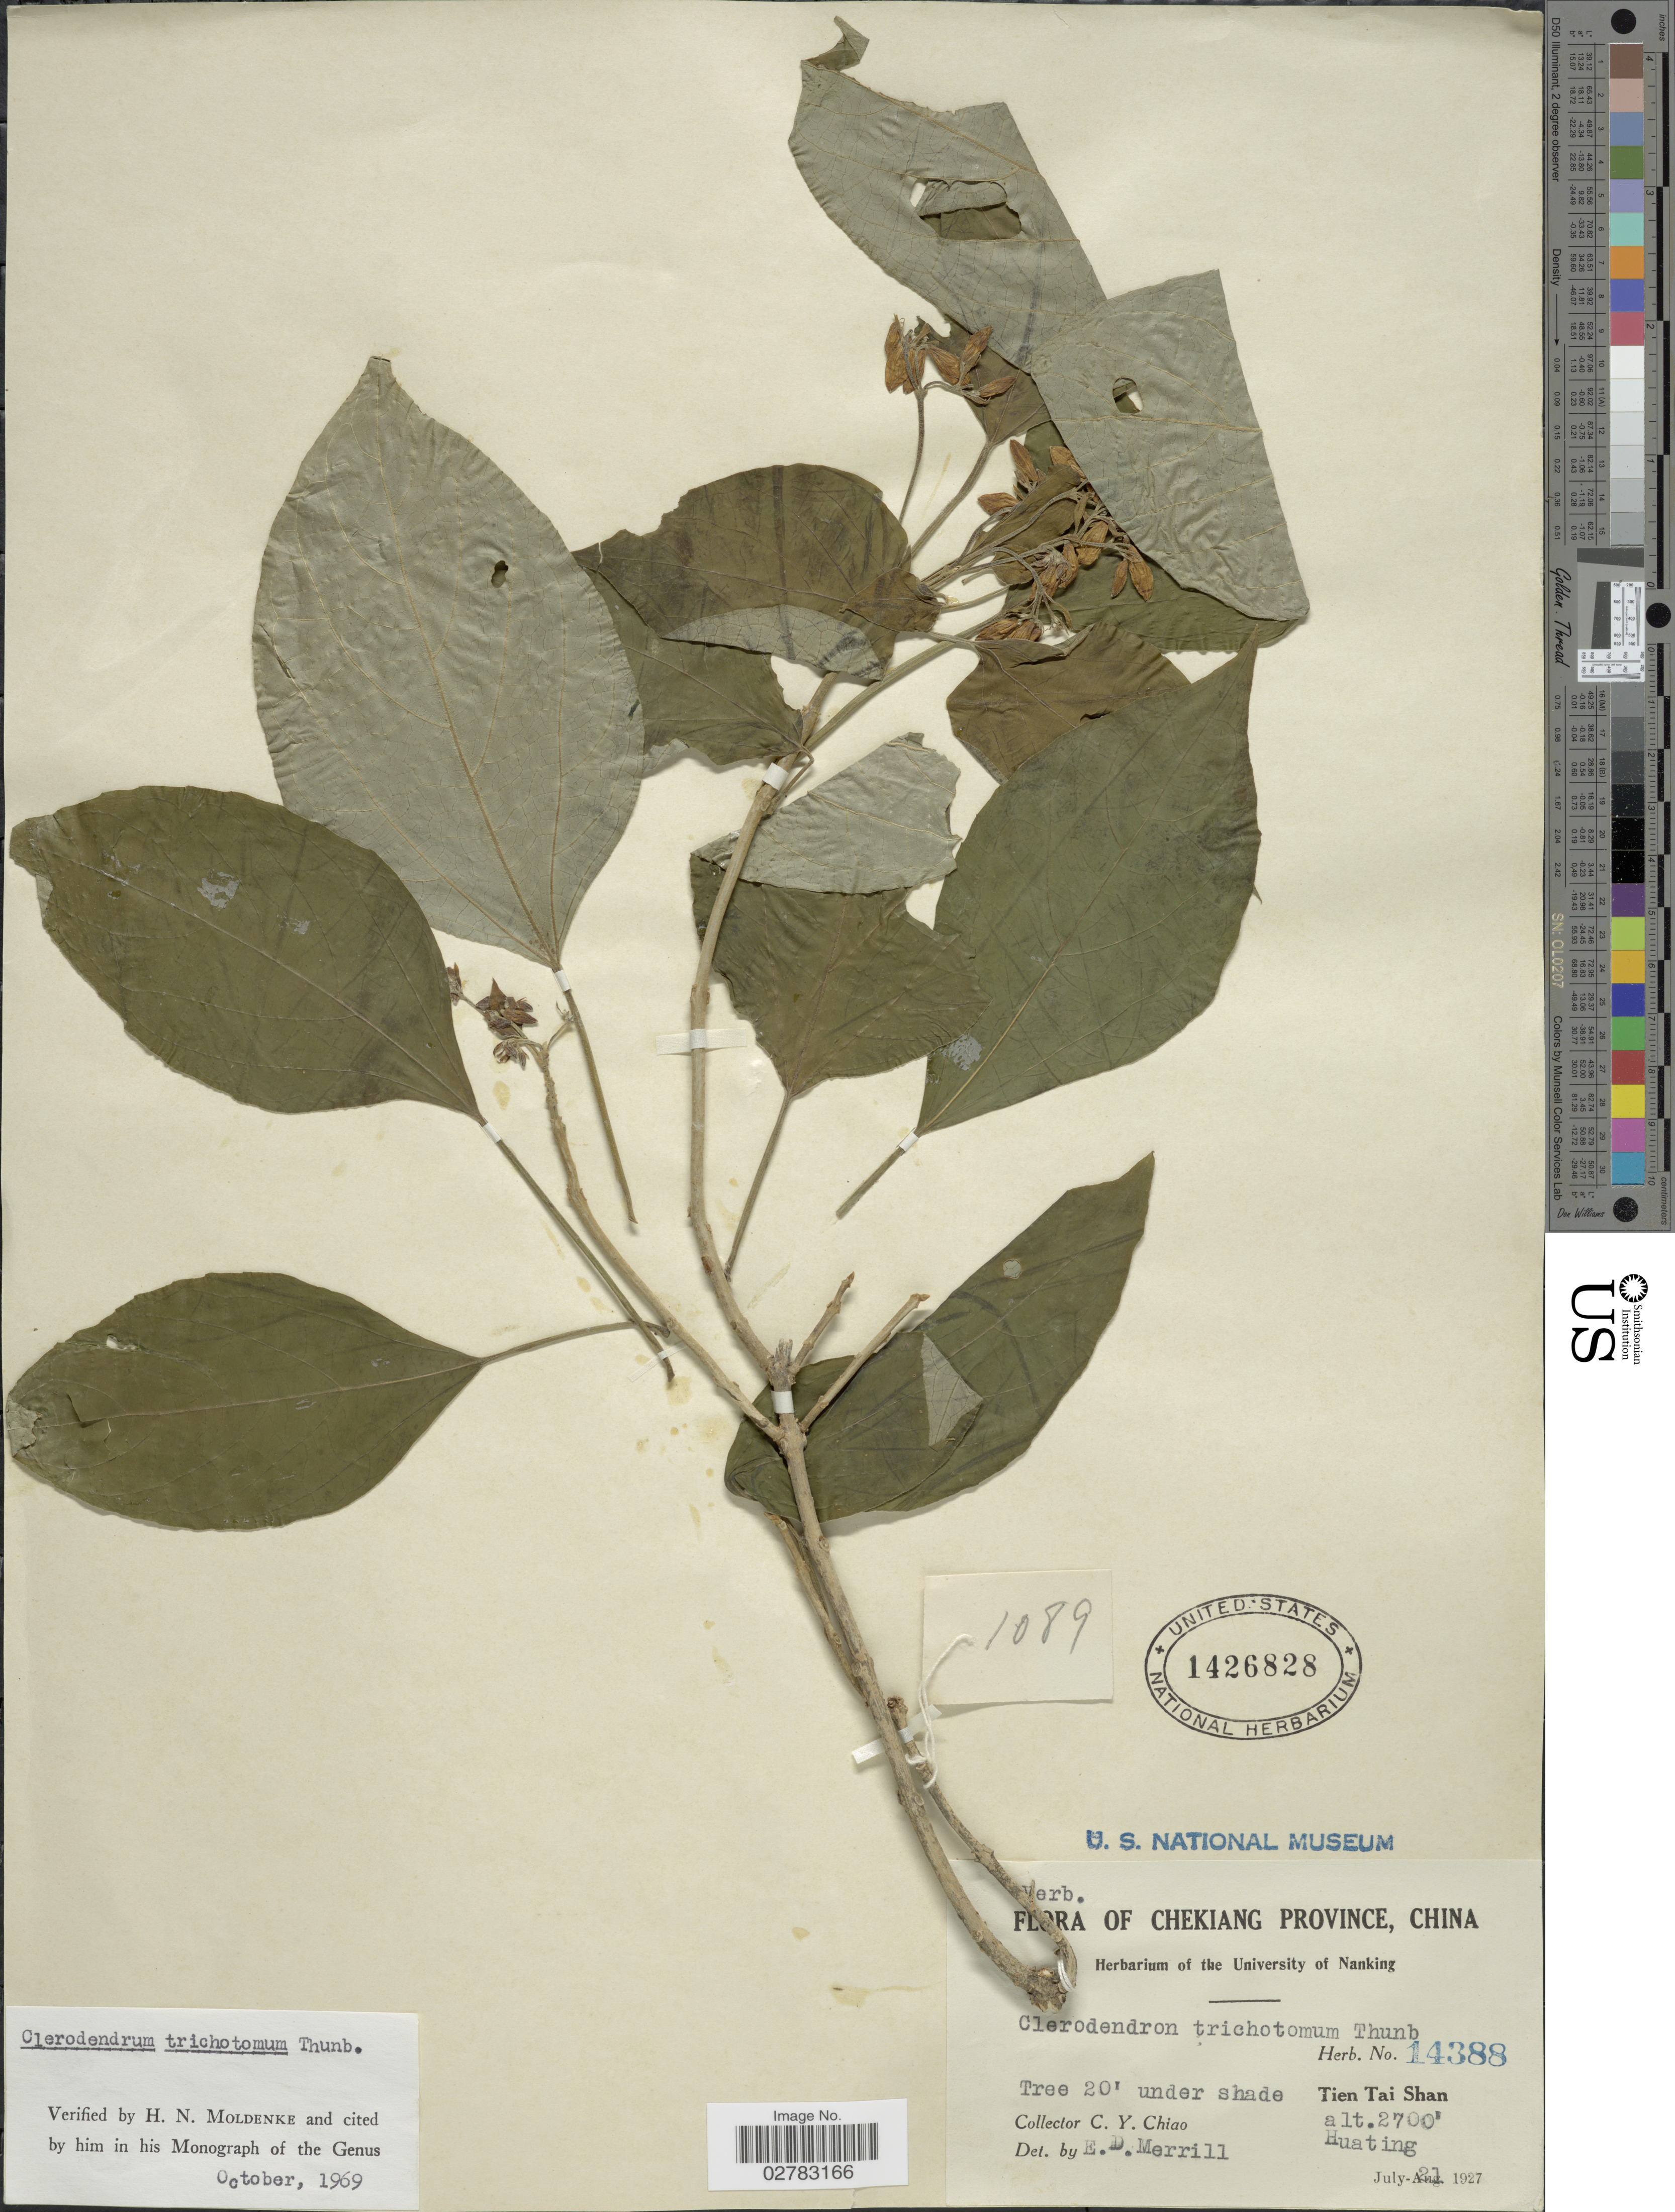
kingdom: Plantae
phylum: Tracheophyta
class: Magnoliopsida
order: Lamiales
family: Lamiaceae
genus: Clerodendrum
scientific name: Clerodendrum trichotomum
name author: Thunb.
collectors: C. Y. Chiao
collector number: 14388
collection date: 1927-07-21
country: China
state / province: Zhejiang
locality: Chekiang Province. Tien Tai Shan. Huating.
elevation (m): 823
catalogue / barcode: US 1426828